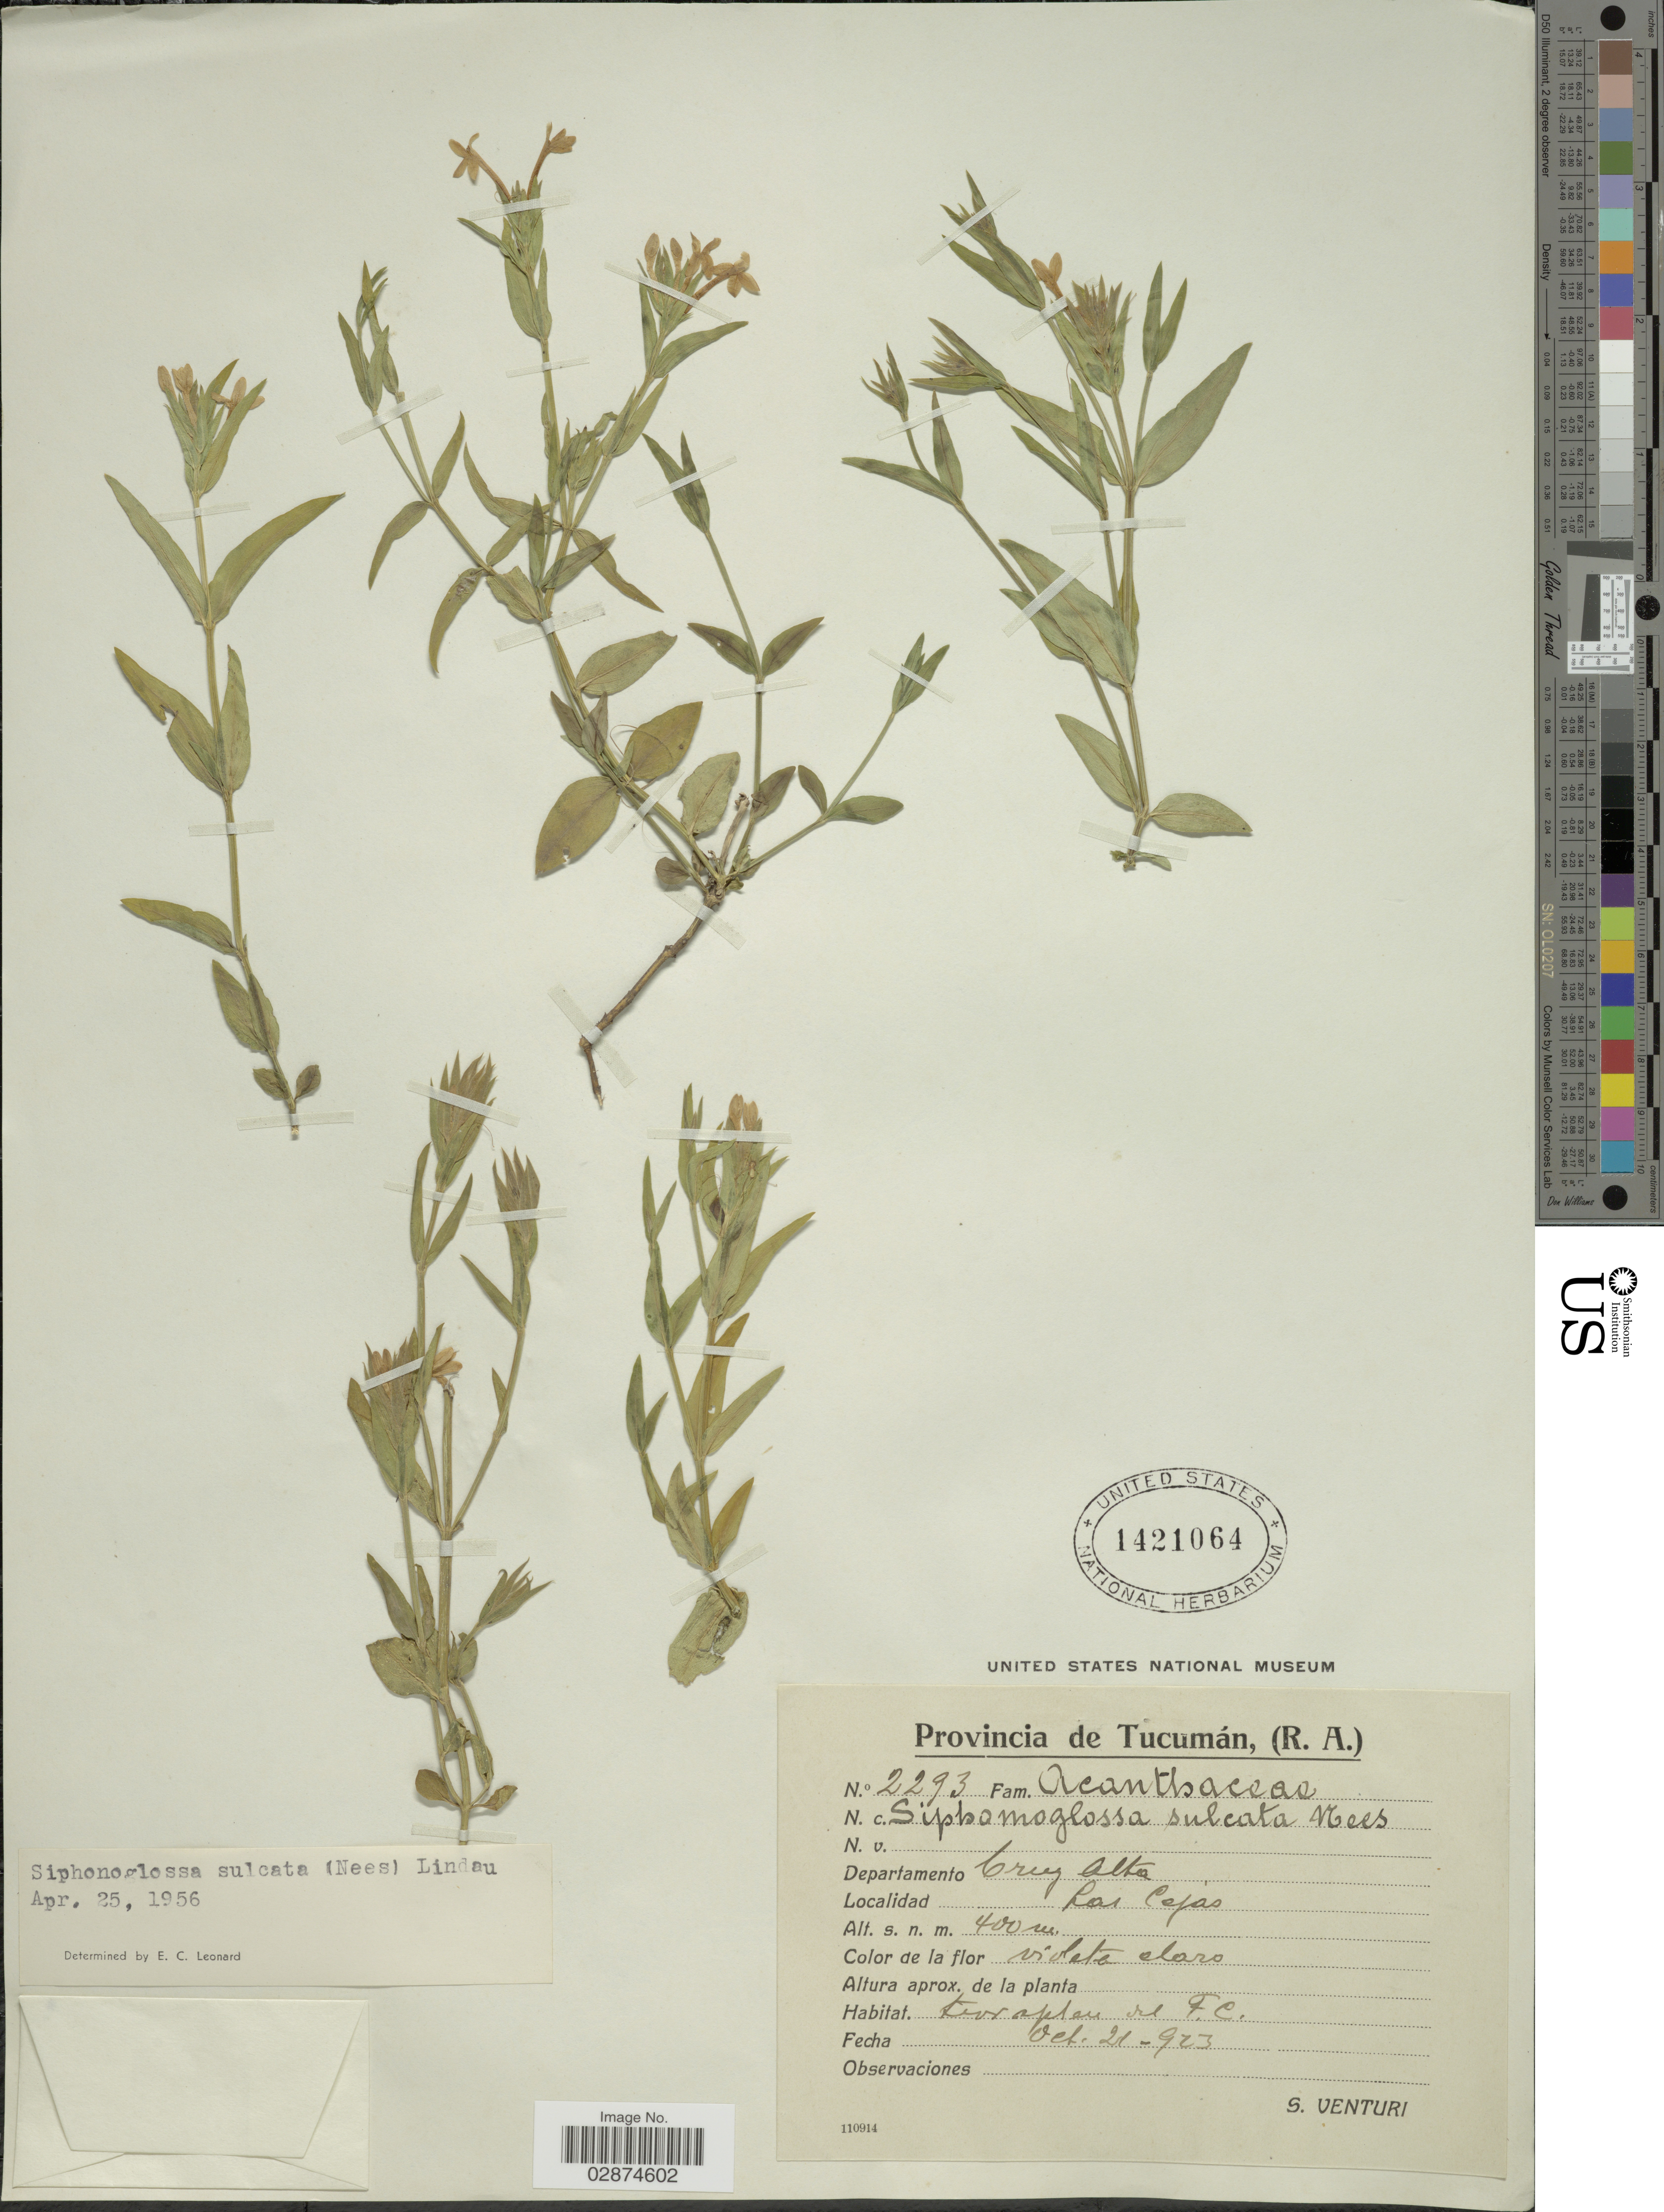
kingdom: Plantae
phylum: Tracheophyta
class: Magnoliopsida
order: Lamiales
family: Acanthaceae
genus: Yeatesia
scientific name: Yeatesia sulcata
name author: (Nees) Hilsenb.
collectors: S. Venturi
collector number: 2293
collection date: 1923-10-21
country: Argentina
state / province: Tucuman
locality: Departamento Cruz Alta. Las Cejas.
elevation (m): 400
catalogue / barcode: US 1421064